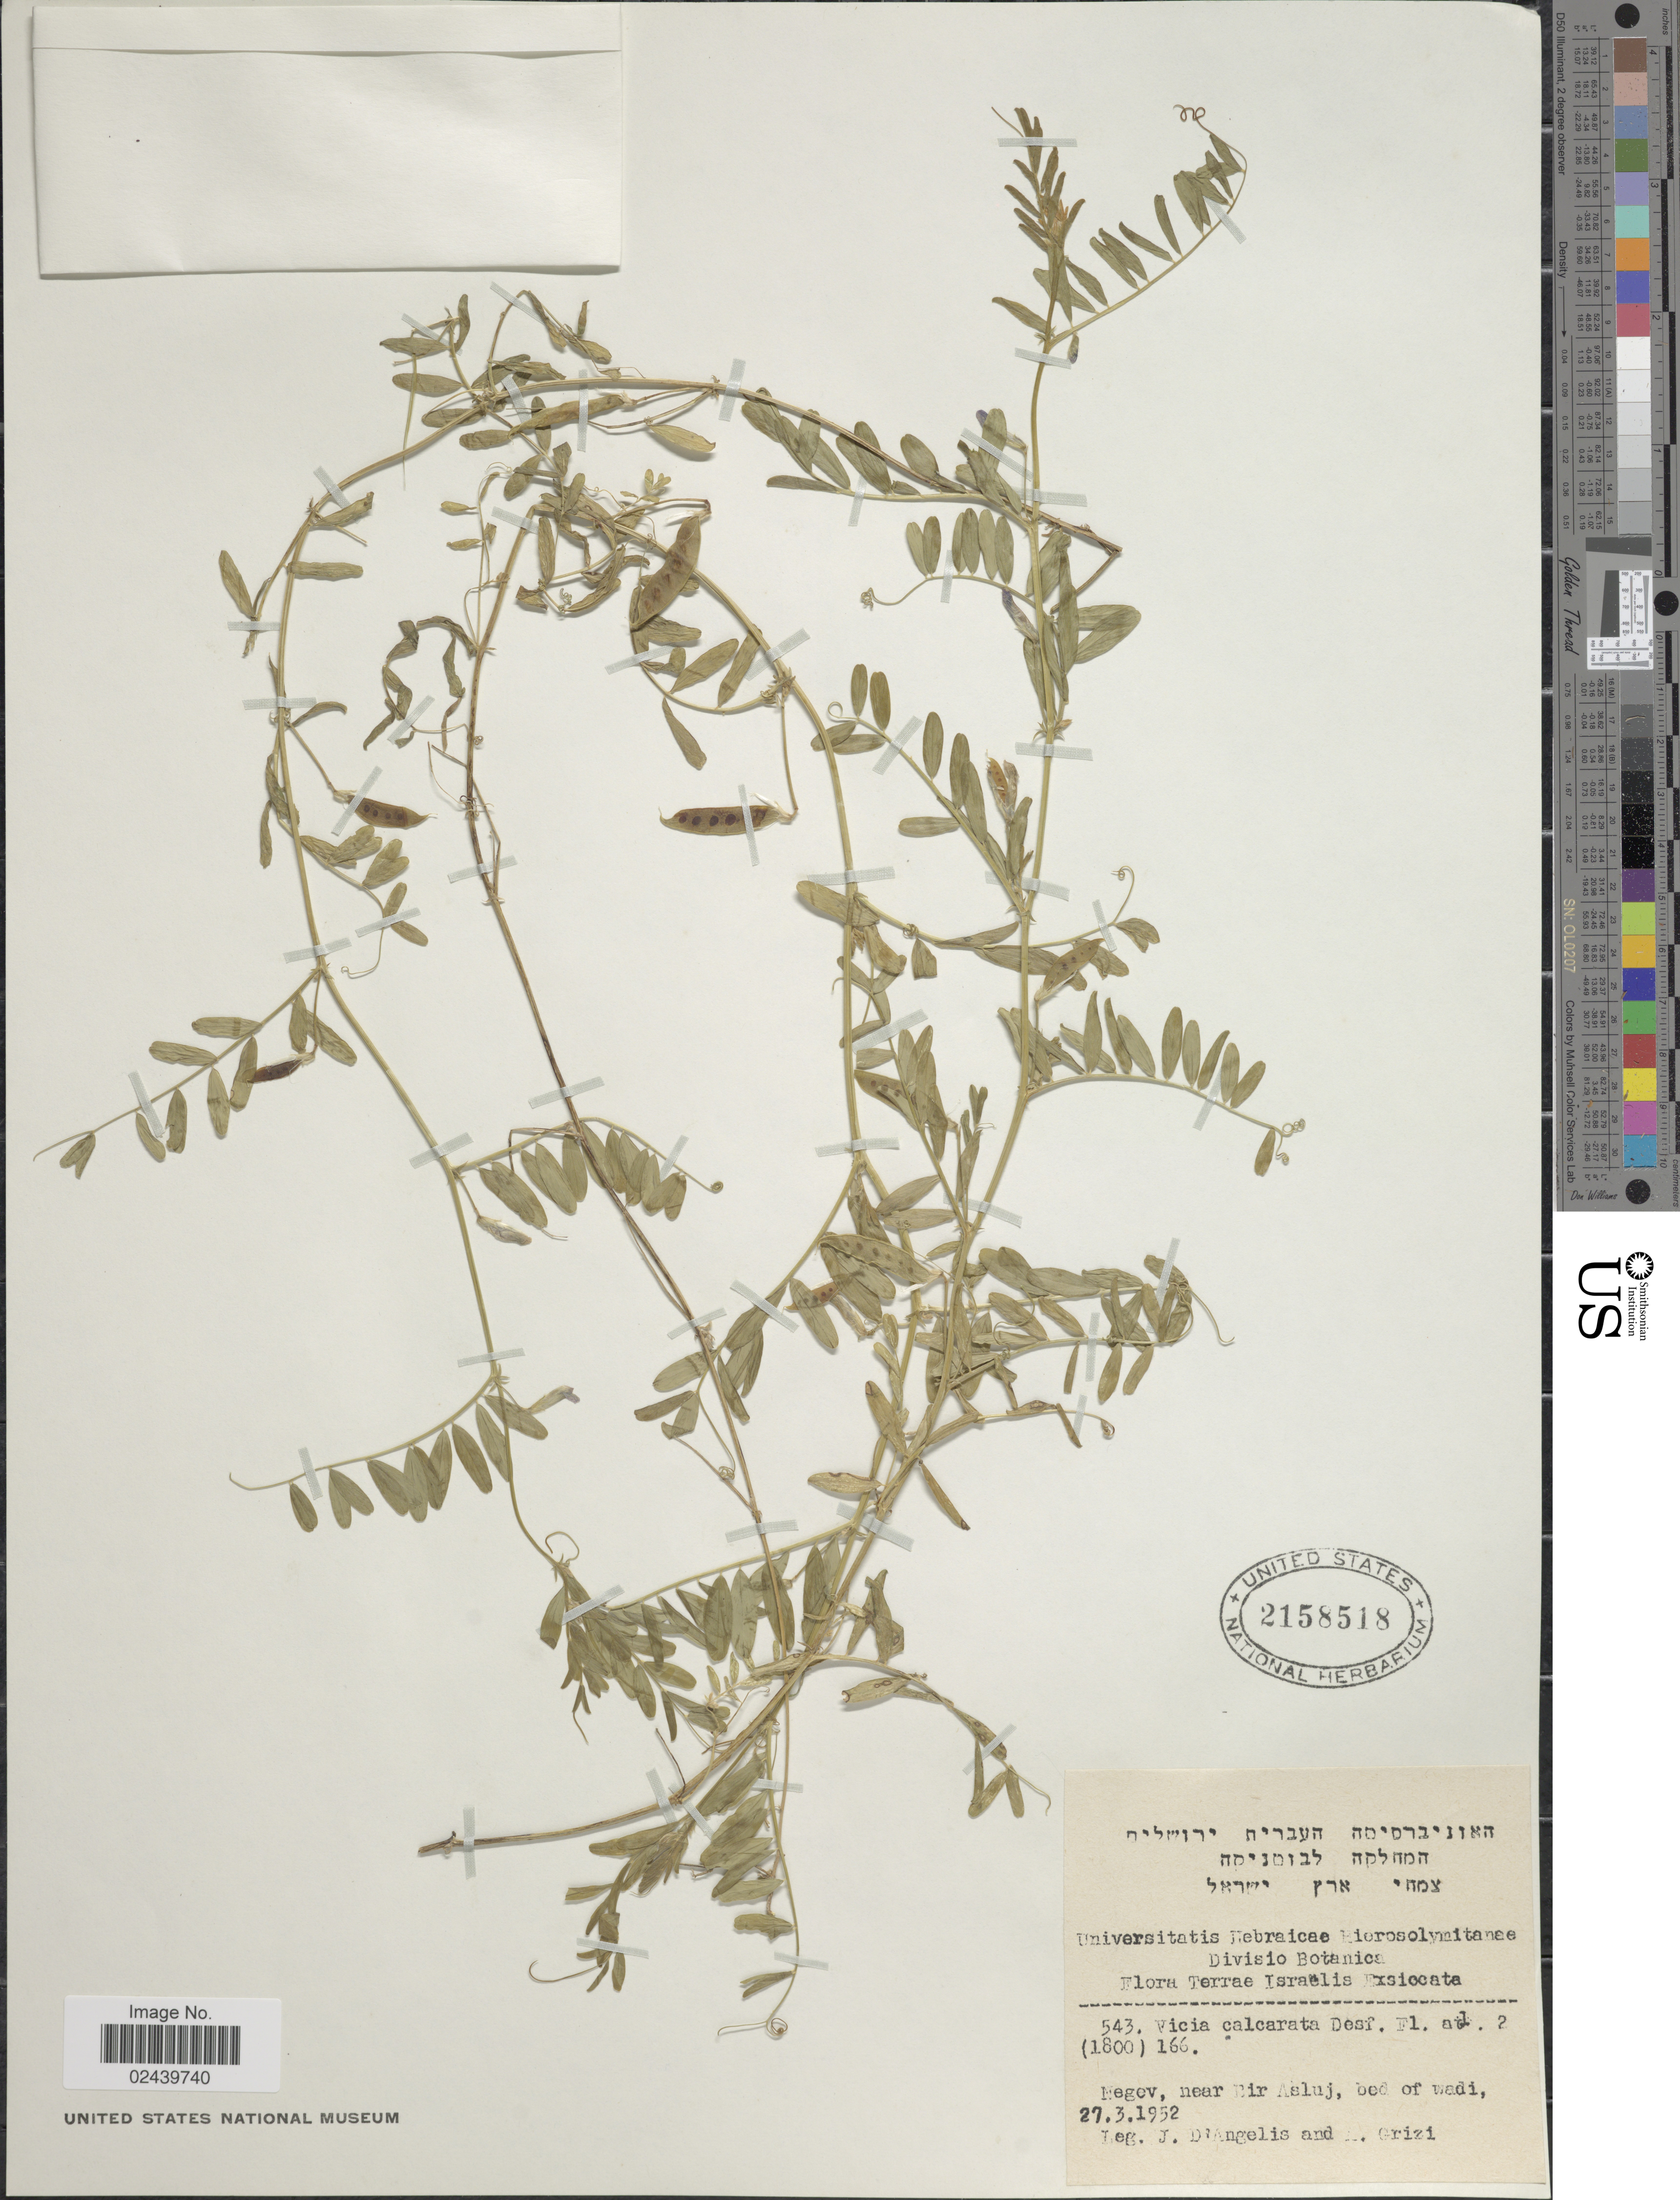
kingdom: Plantae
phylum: Tracheophyta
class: Magnoliopsida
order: Fabales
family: Fabaceae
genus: Vicia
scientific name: Vicia monantha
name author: Retz.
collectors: J. D'angelis & A. Grizi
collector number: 543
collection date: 1952-03-27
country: Israel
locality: Negev, near Eir Asluj, [interpreted] bed of wadi. Terrae Israëlis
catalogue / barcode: US 2158518